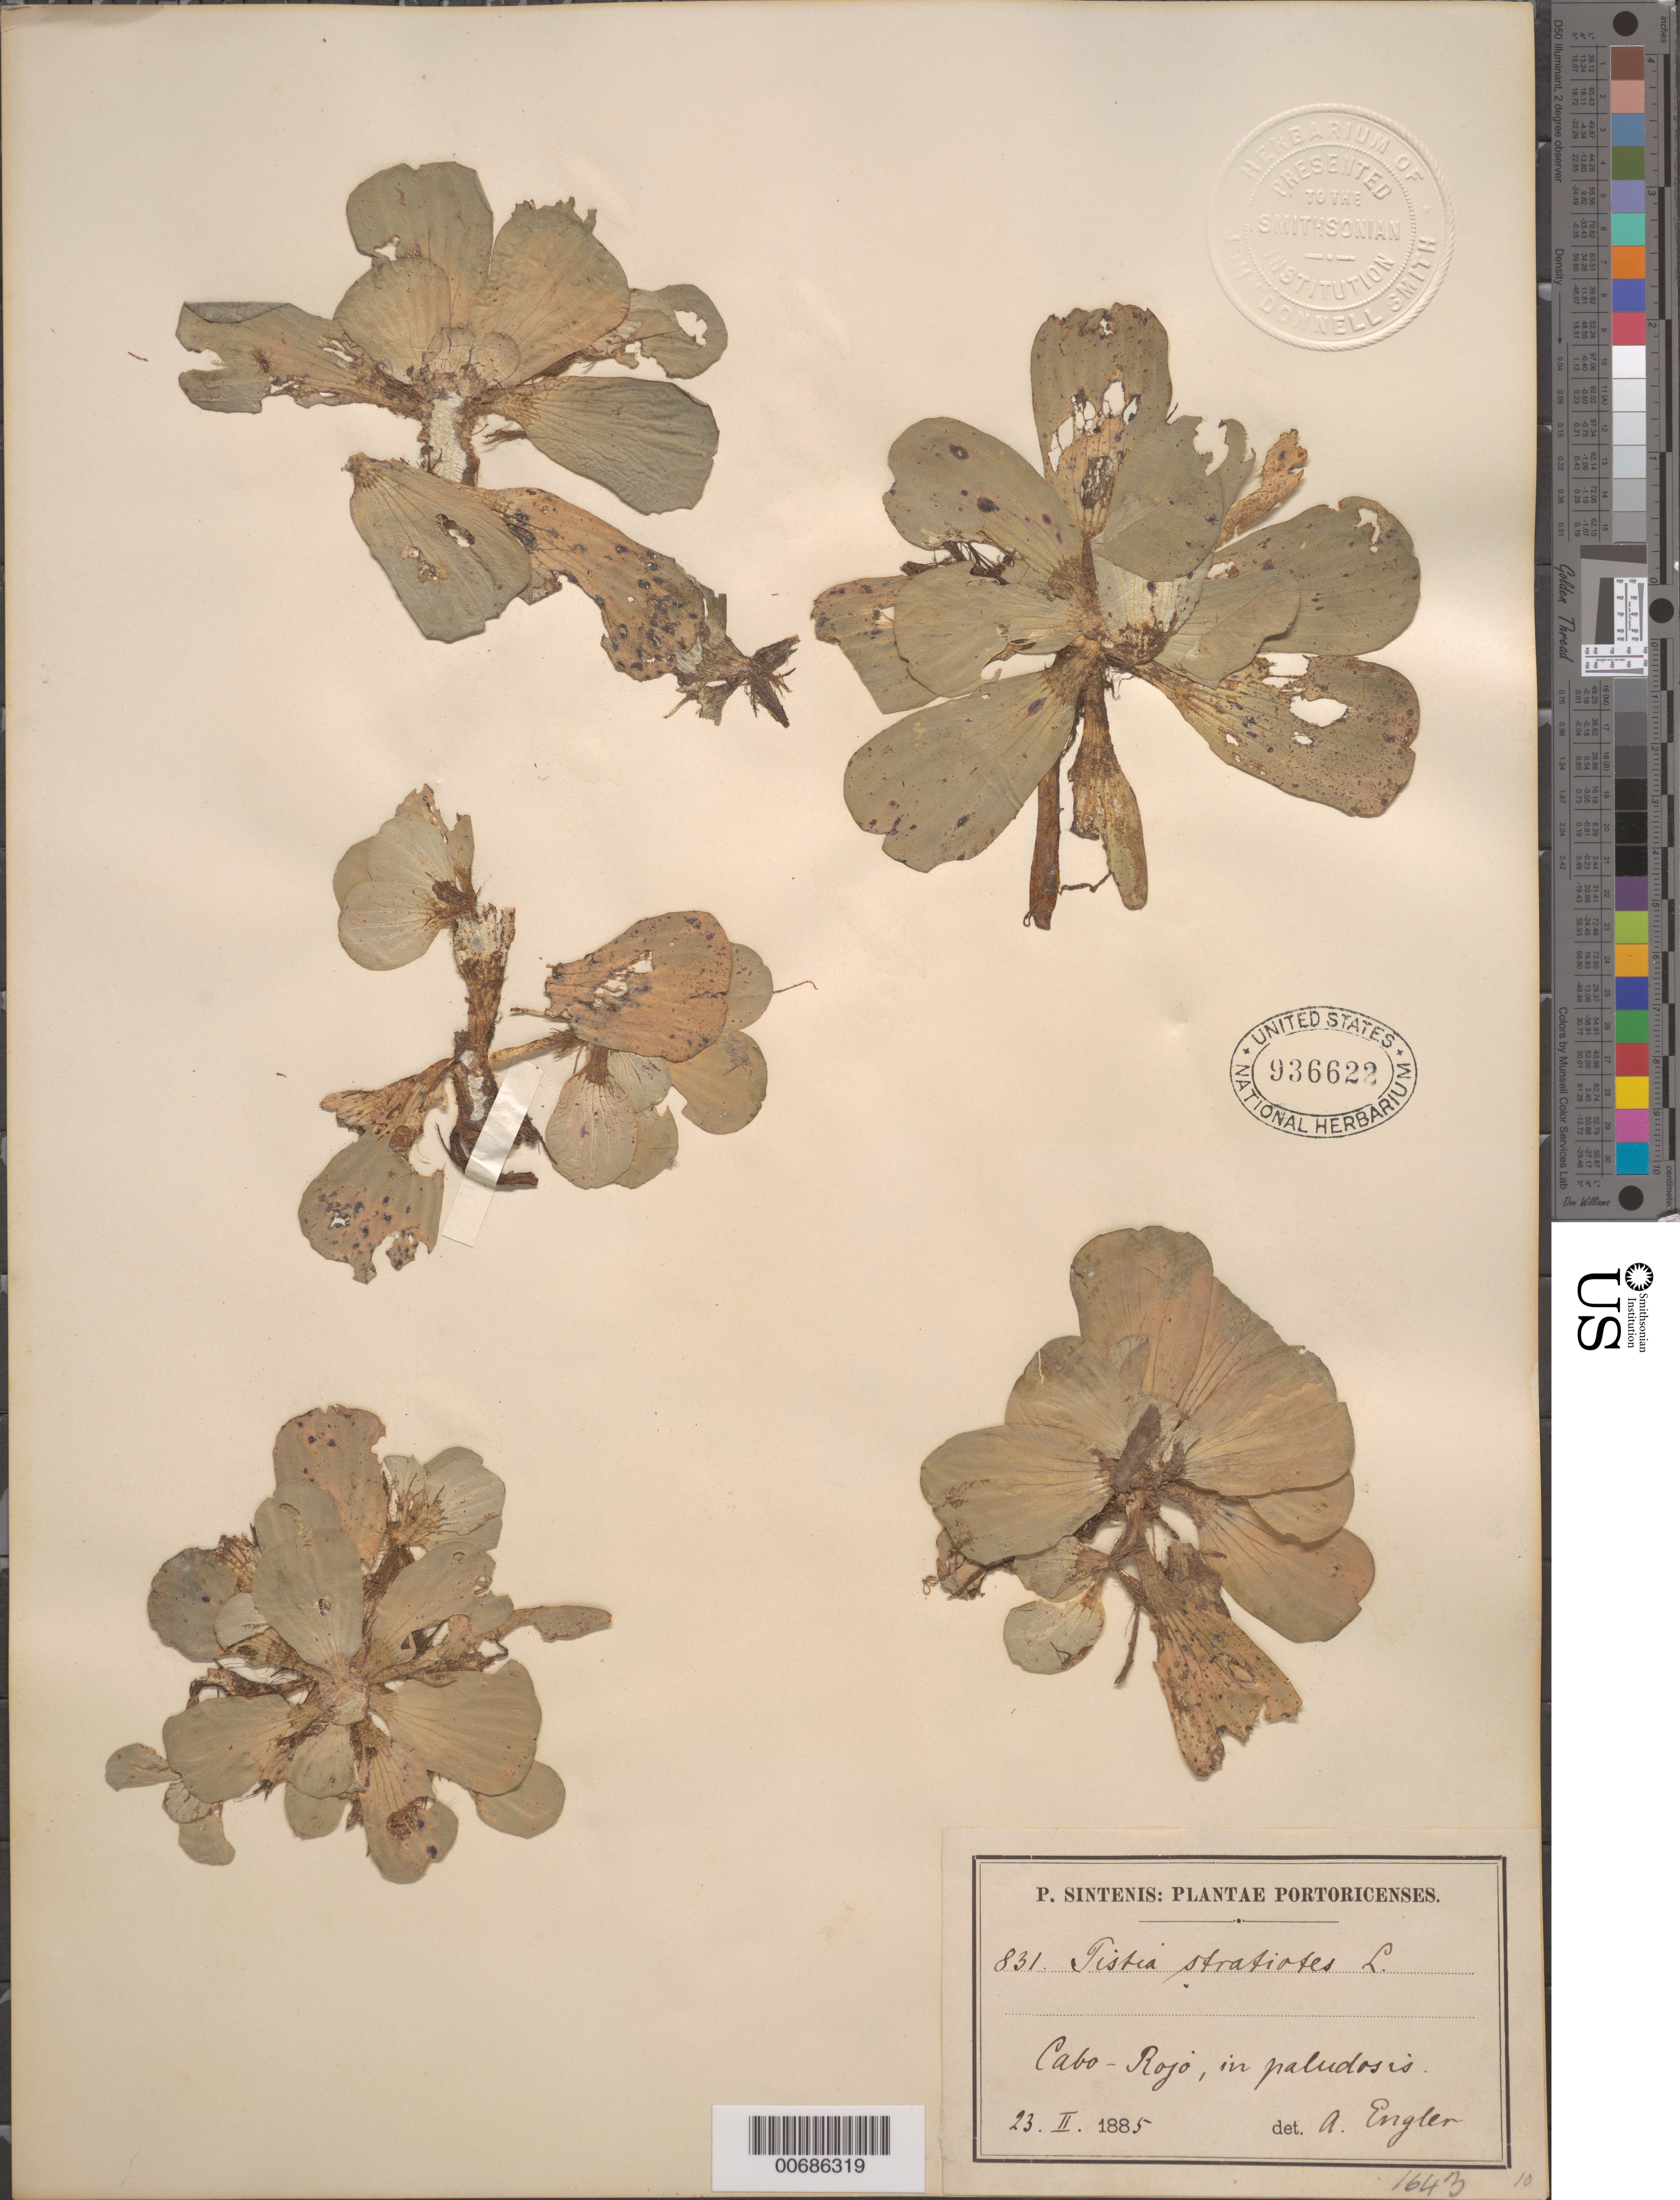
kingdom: Plantae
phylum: Tracheophyta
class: Liliopsida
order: Alismatales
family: Araceae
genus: Pistia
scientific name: Pistia stratiotes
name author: L.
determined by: Engler, H. G. A.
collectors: P. Sintenis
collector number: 831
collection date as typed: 23 Feb 1885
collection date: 1885-02-23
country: Puerto Rico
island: Greater Antilles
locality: cabo-rojo, in paludosis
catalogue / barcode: US 936622